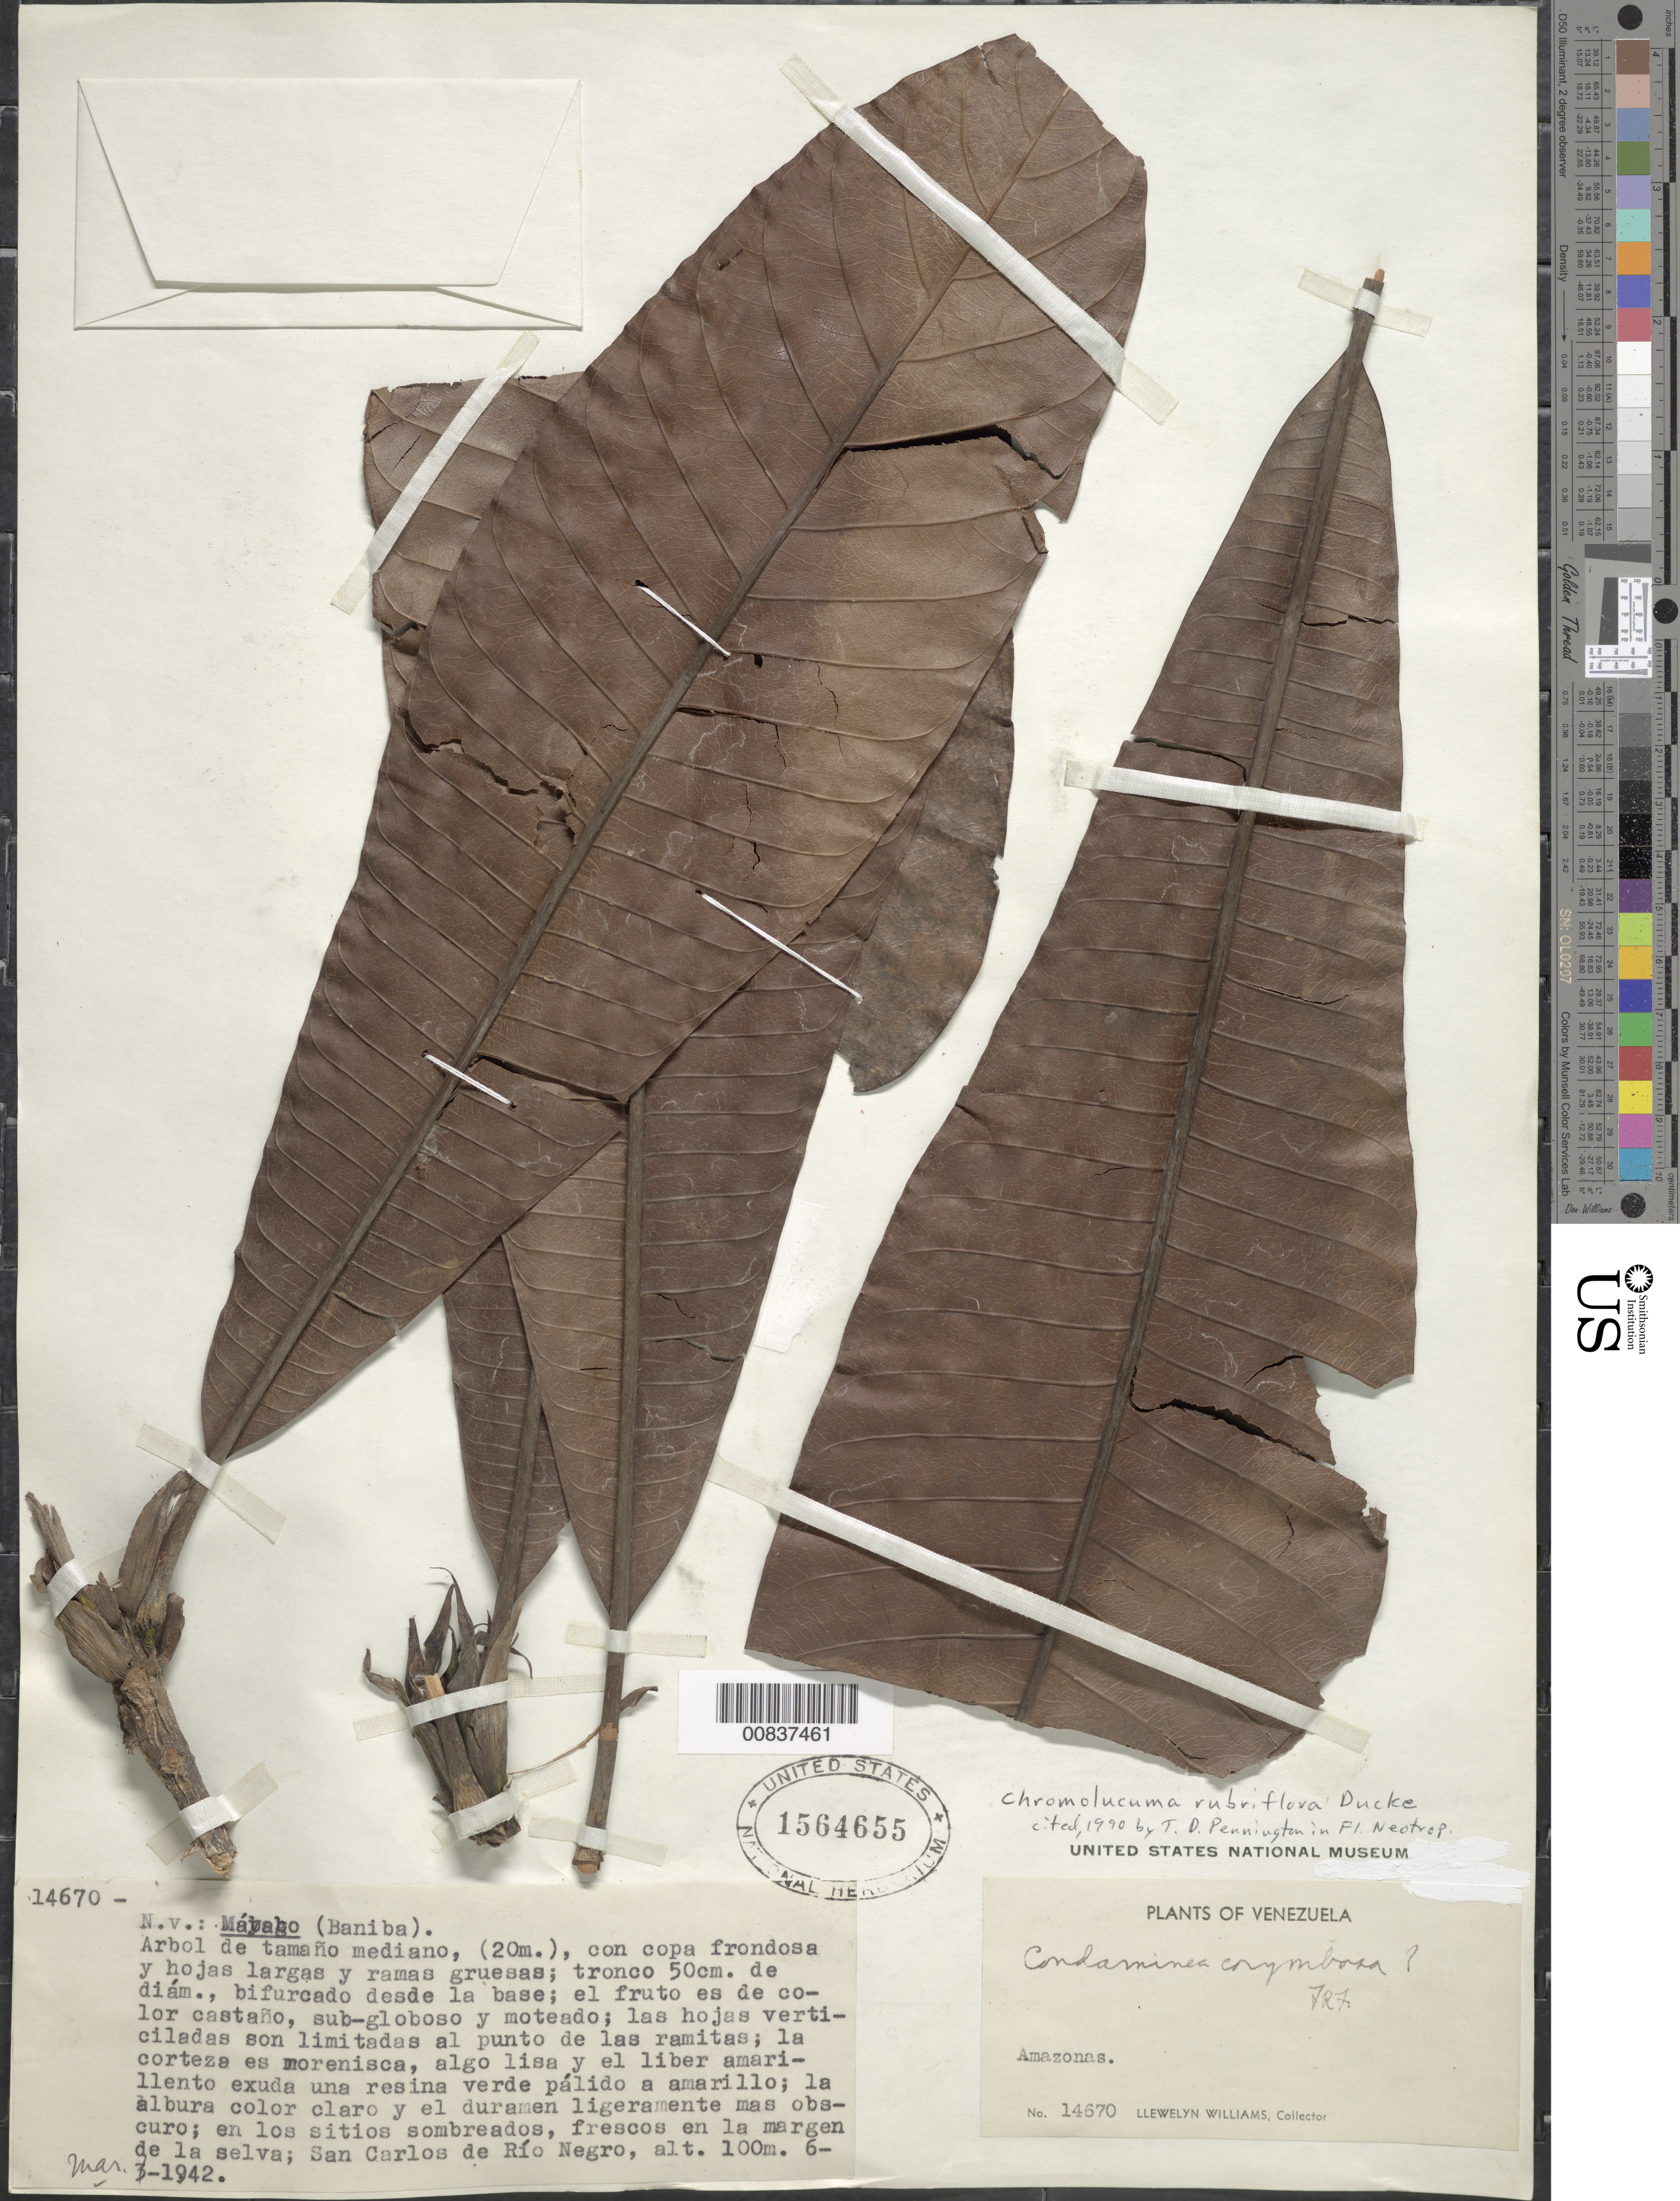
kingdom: Plantae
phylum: Tracheophyta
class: Magnoliopsida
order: Ericales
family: Sapotaceae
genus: Chromolucuma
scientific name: Chromolucuma rubriflora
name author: Ducke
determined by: Pennington, T. D., (K)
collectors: Ll. Williams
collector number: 14670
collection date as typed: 6-Mar-42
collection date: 1942-03-06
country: Venezuela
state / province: Amazonas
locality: San Carlos de Río Negro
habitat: Sitios sombreados, frescos en la margen de la selva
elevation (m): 100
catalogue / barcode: US 1564655